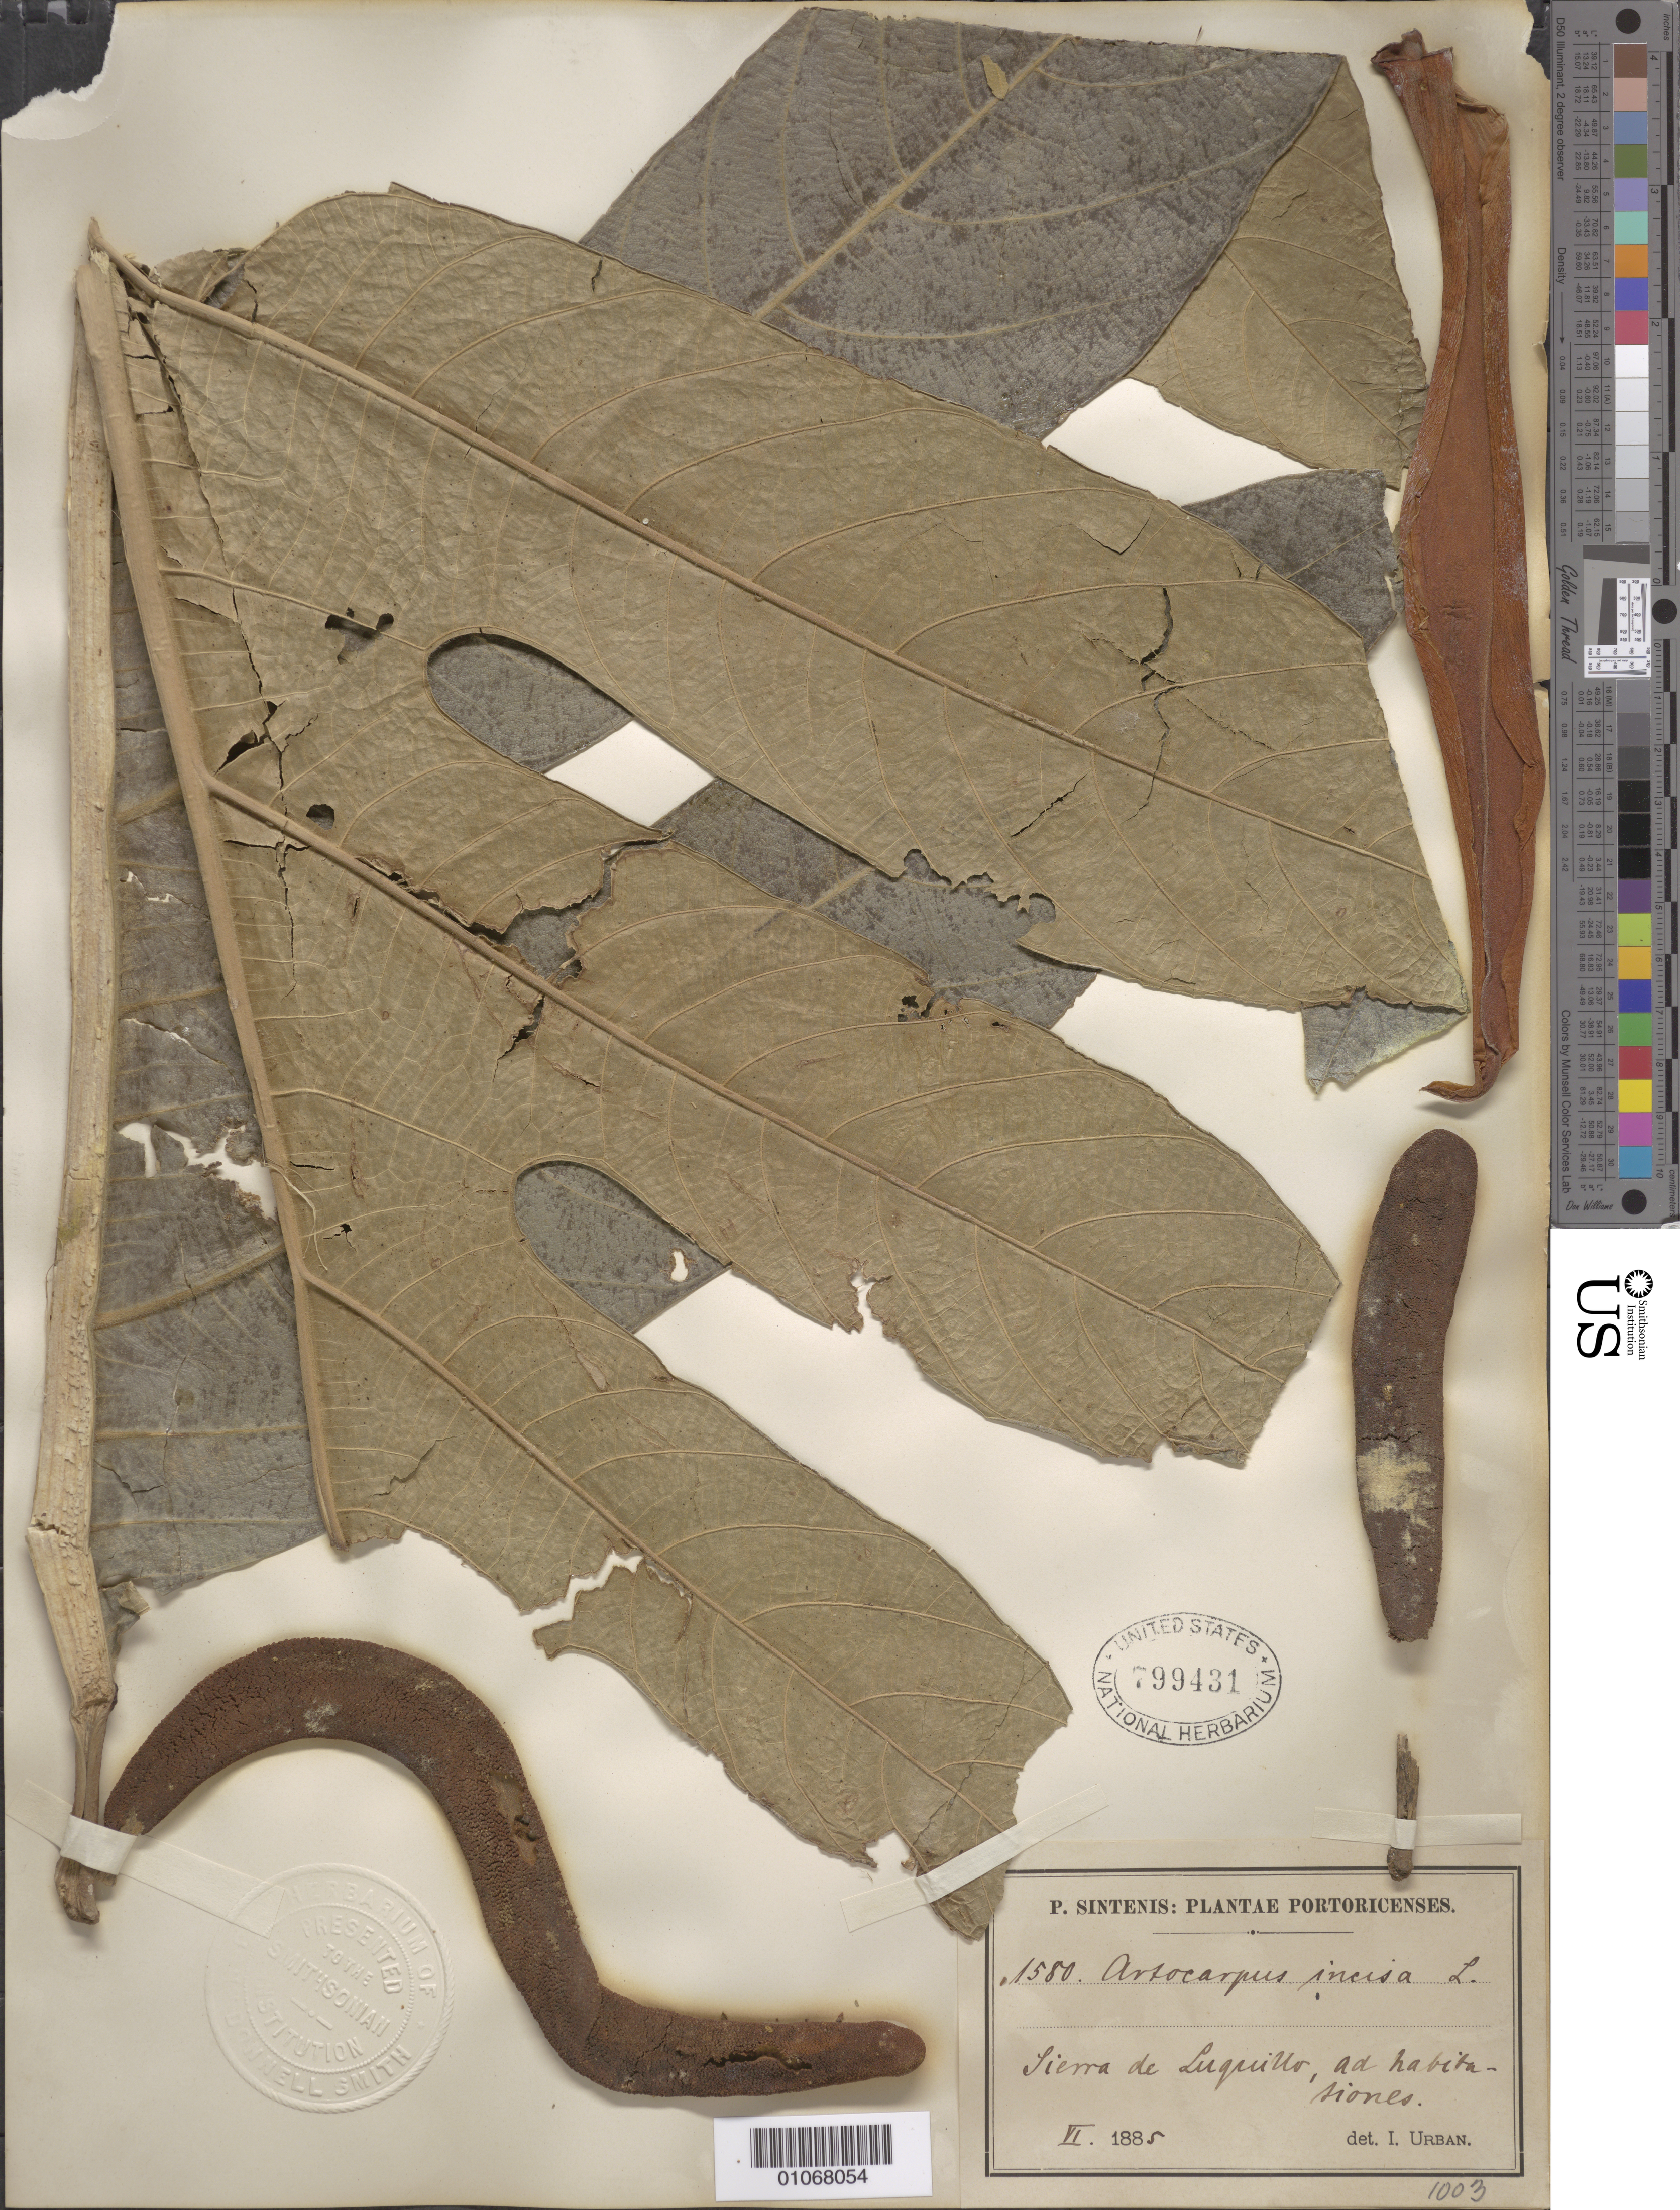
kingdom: Plantae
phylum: Tracheophyta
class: Magnoliopsida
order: Rosales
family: Moraceae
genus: Artocarpus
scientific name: Artocarpus incisus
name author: (Thunb.) L. f.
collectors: P. Sintenis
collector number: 1580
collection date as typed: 01 Jun 1885 to 30 Jun 1885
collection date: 1885-06-01/1885-06-30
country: Puerto Rico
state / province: Luquillo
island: Puerto Rico I.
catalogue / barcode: US 799431